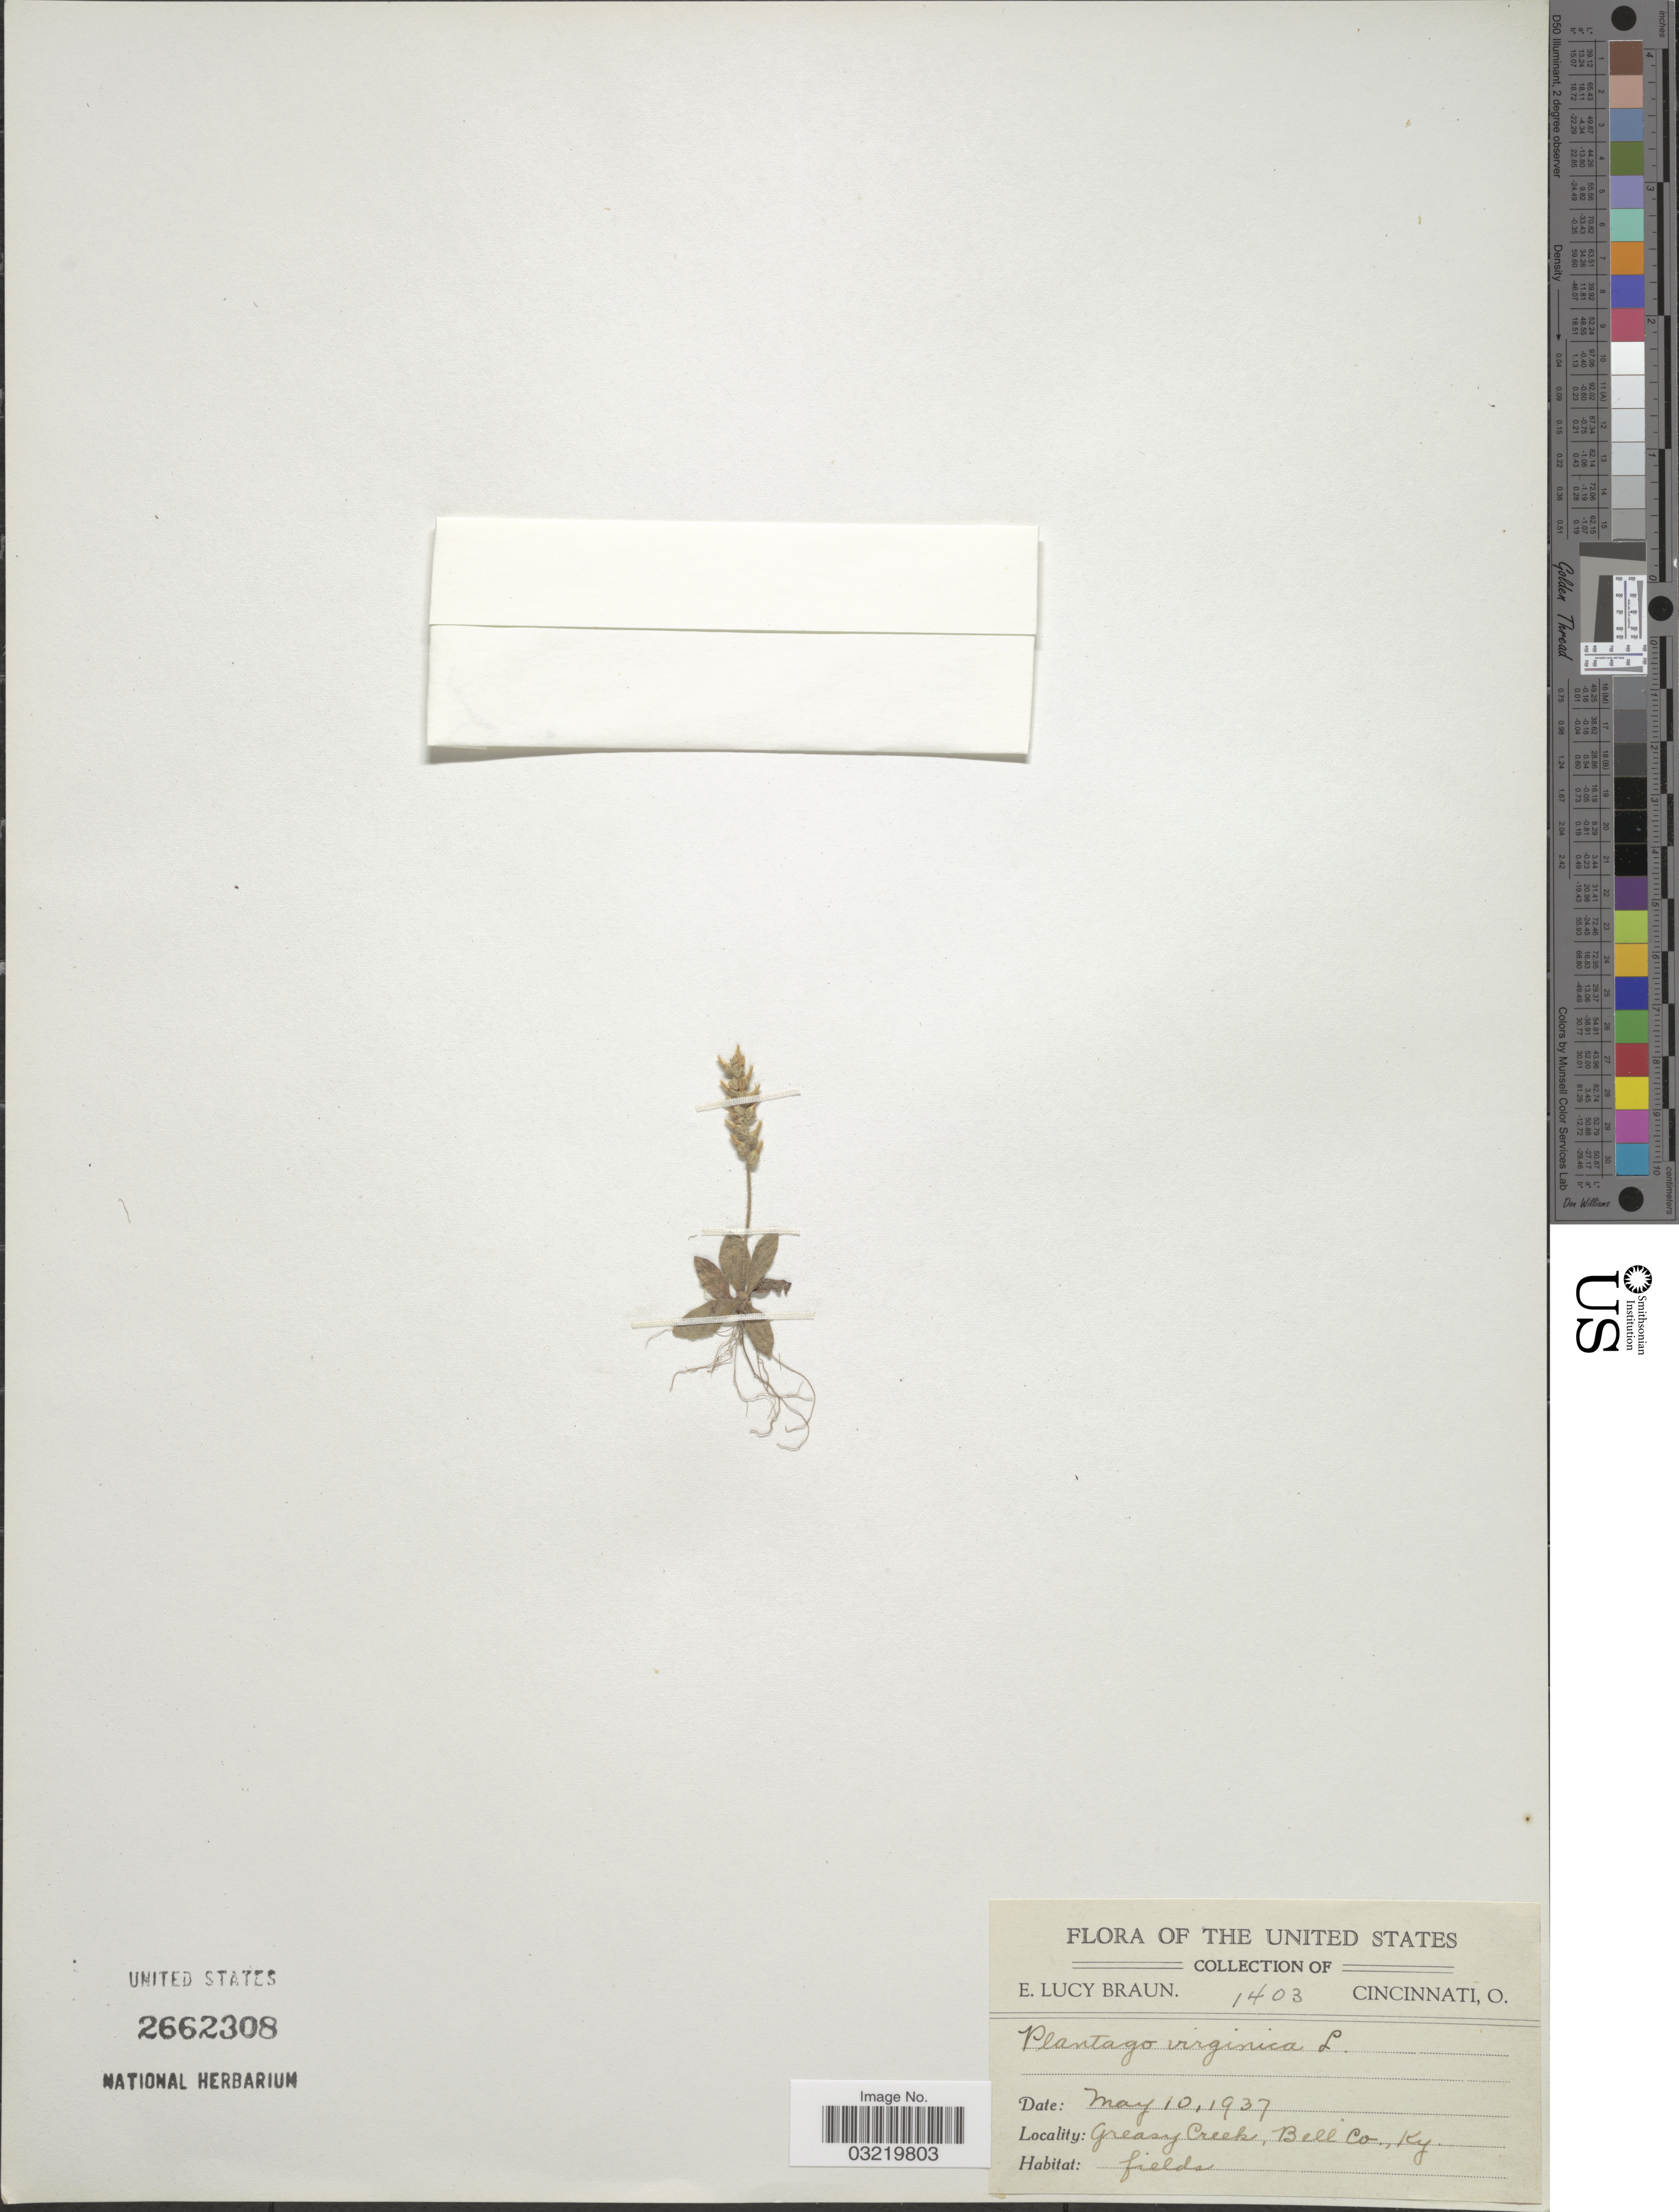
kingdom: Plantae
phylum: Tracheophyta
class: Magnoliopsida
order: Lamiales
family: Plantaginaceae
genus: Plantago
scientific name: Plantago virginica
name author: L.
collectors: E. L. Braun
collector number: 1403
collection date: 1937-05-10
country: United States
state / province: Kentucky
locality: Greasy Creek, Bell Co.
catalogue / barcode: US 2662308